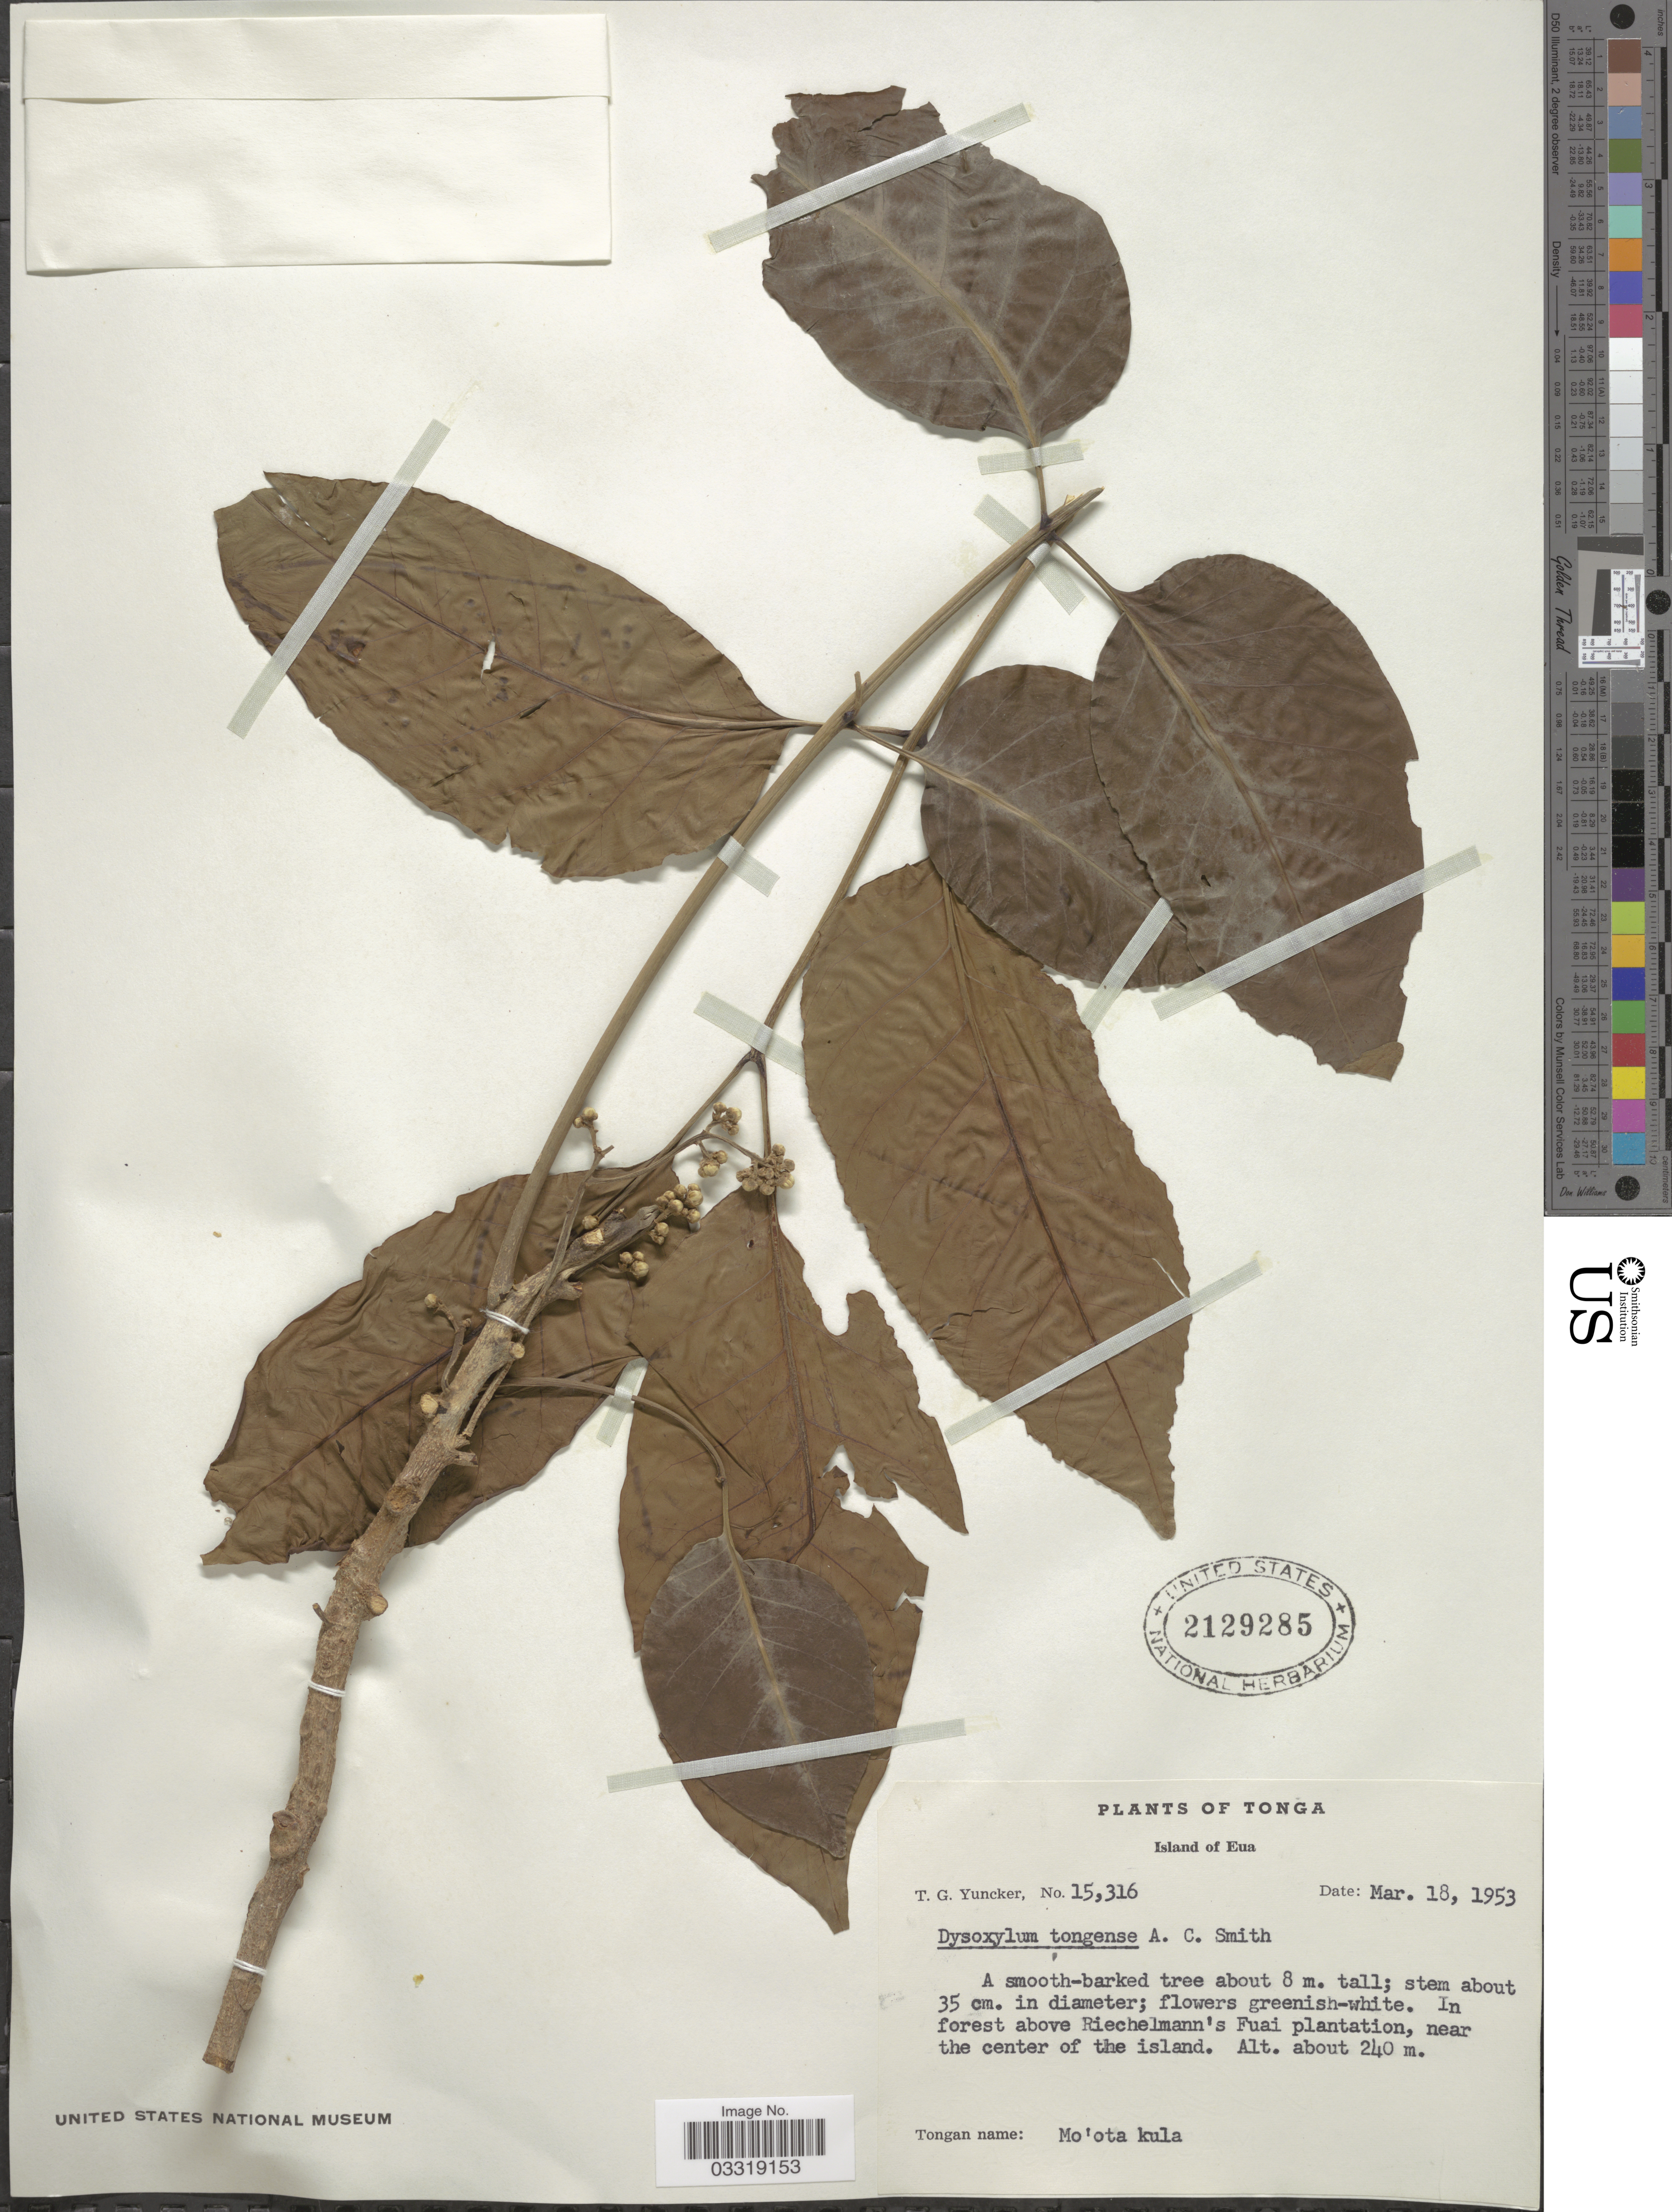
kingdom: Plantae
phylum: Tracheophyta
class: Magnoliopsida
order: Sapindales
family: Meliaceae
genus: Didymocheton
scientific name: Didymocheton tongensis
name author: (A.C. Sm.) Holzmeyer & Hauenschild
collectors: T. G. Yuncker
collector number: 15316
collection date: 1953-03-18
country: Tonga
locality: Island of Eua. In forest above Riechelmann's Fuai plantation, near the center of the island.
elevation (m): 240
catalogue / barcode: US 2129285